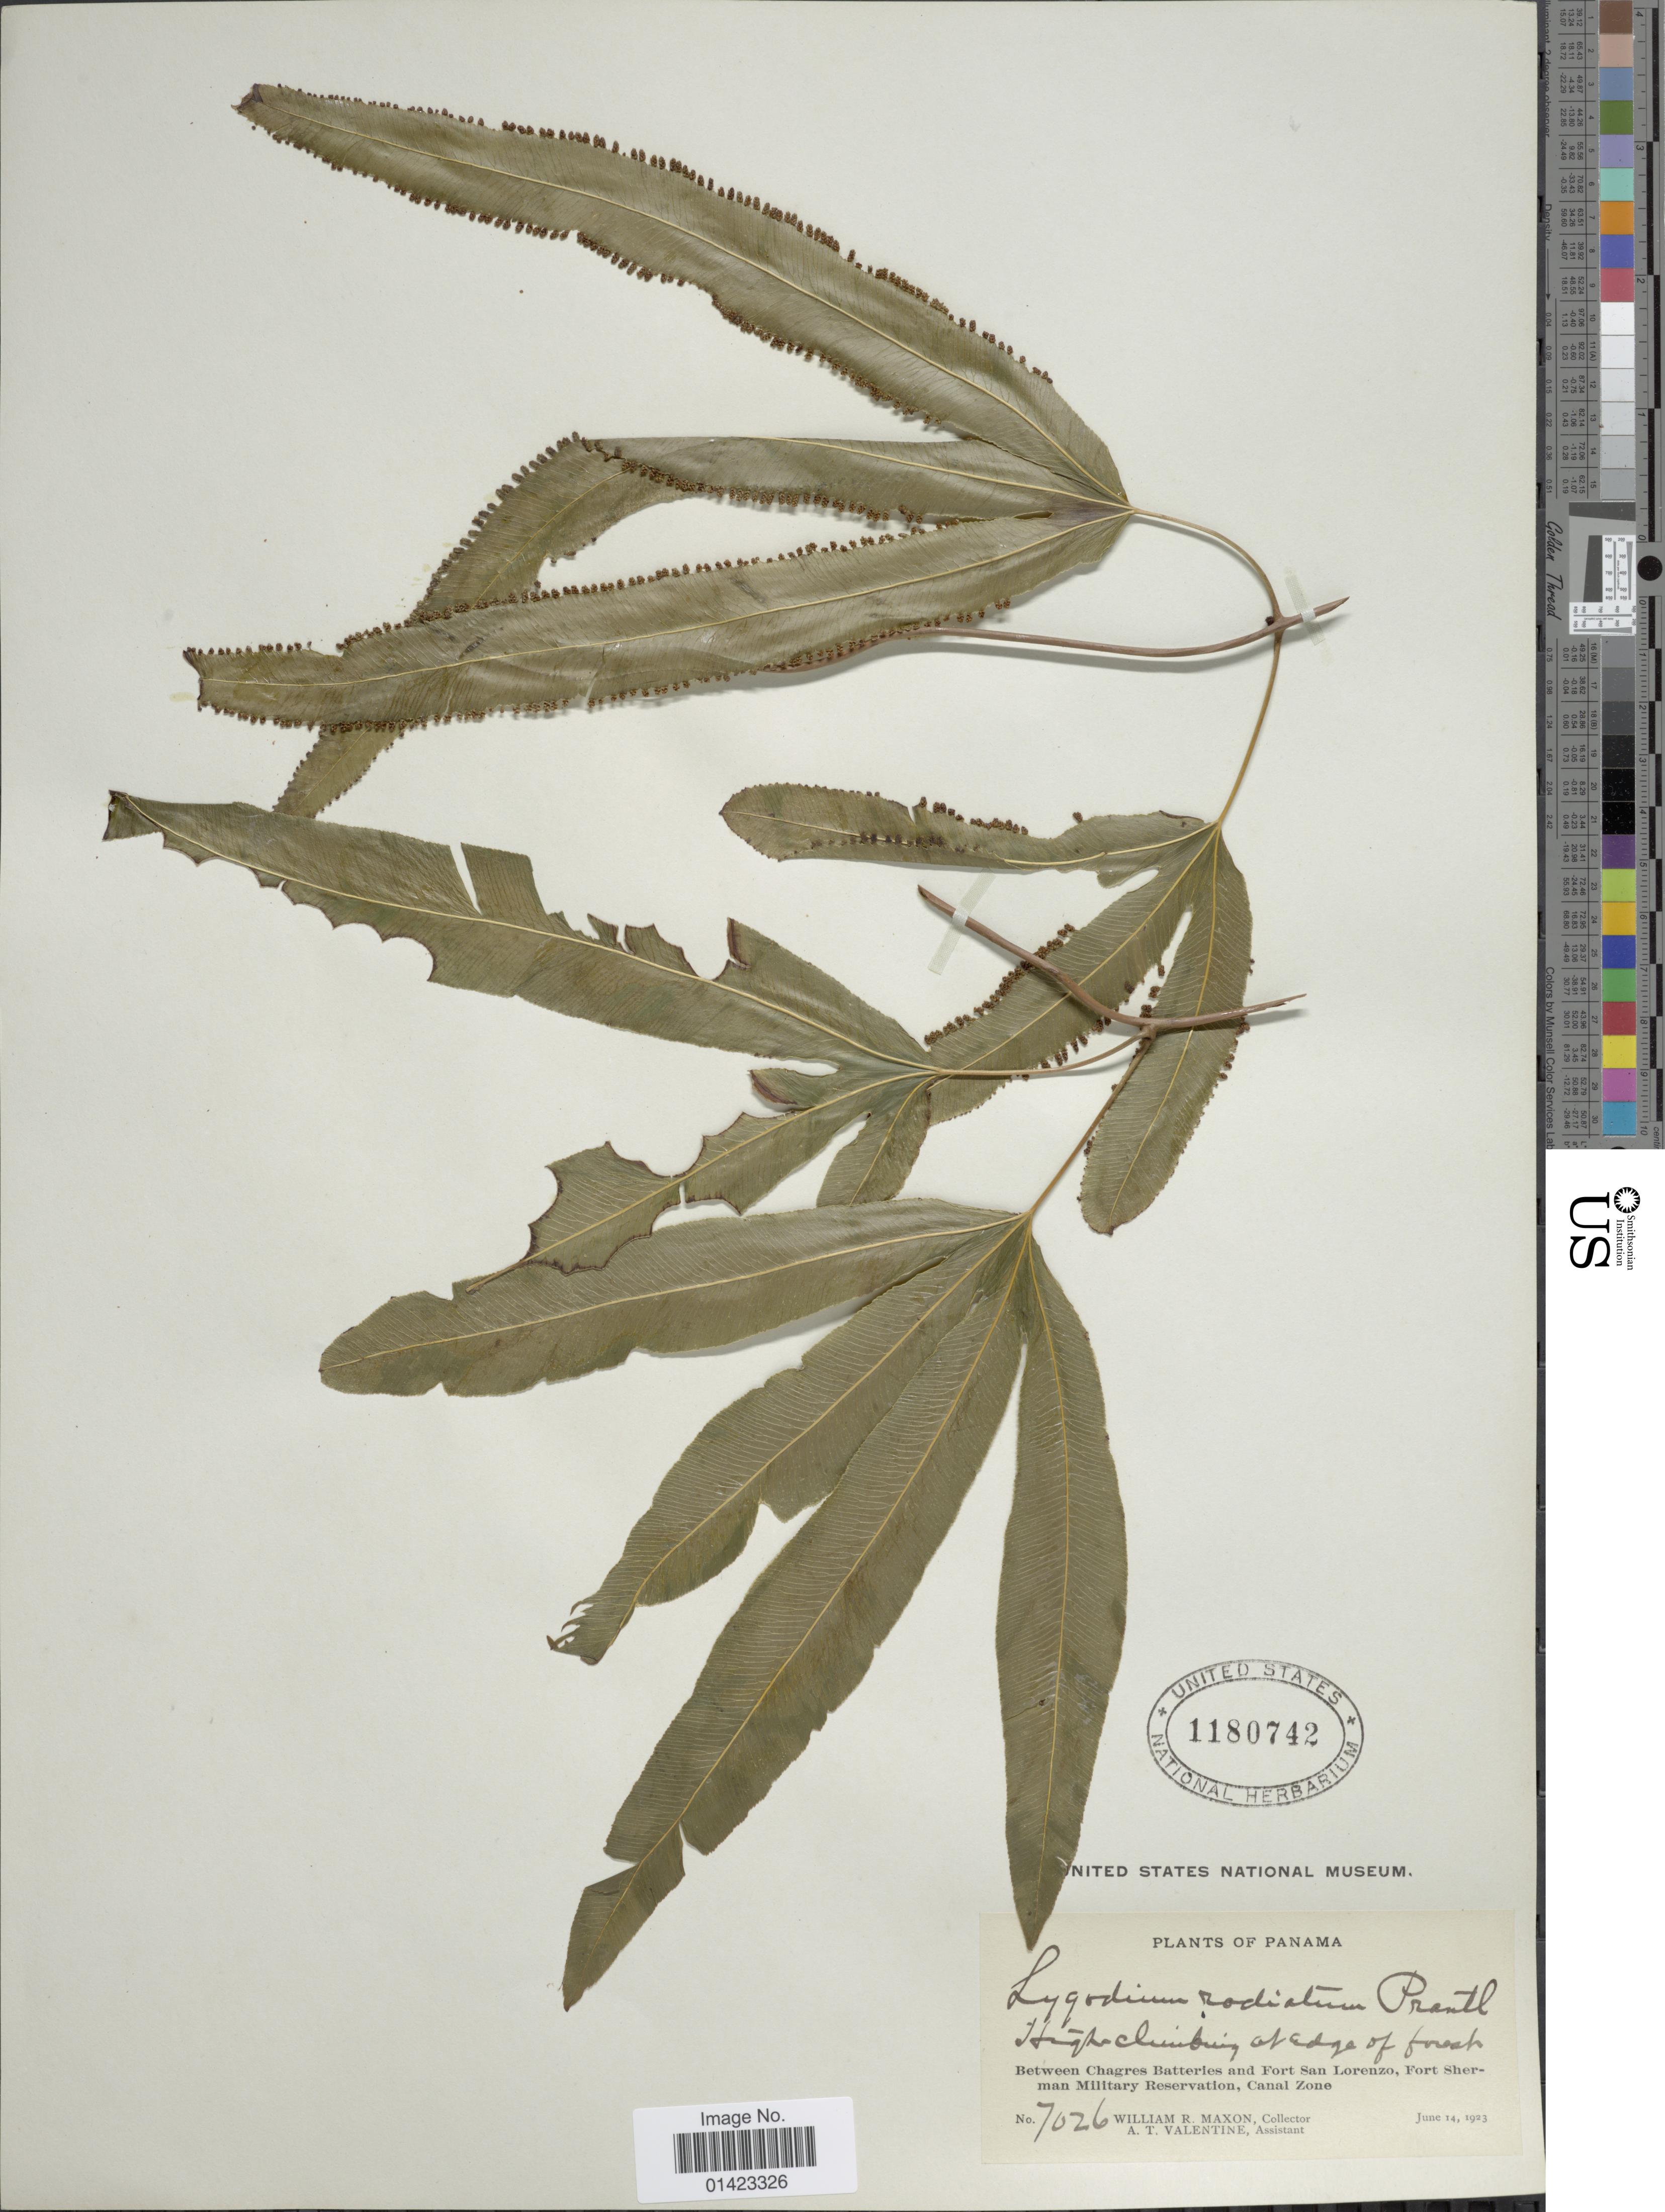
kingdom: Plantae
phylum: Tracheophyta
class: Polypodiopsida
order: Schizaeales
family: Lygodiaceae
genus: Lygodium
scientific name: Lygodium radiatum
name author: Prantl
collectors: W. R. Maxon & A. Valentine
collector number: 7026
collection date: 1923-06-14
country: Panama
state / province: Colón / Panamá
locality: Between Chagres Batteries and Fort San Lorenzo, Fort Sherman Military Reservation, Canal Zone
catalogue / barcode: US 1180742